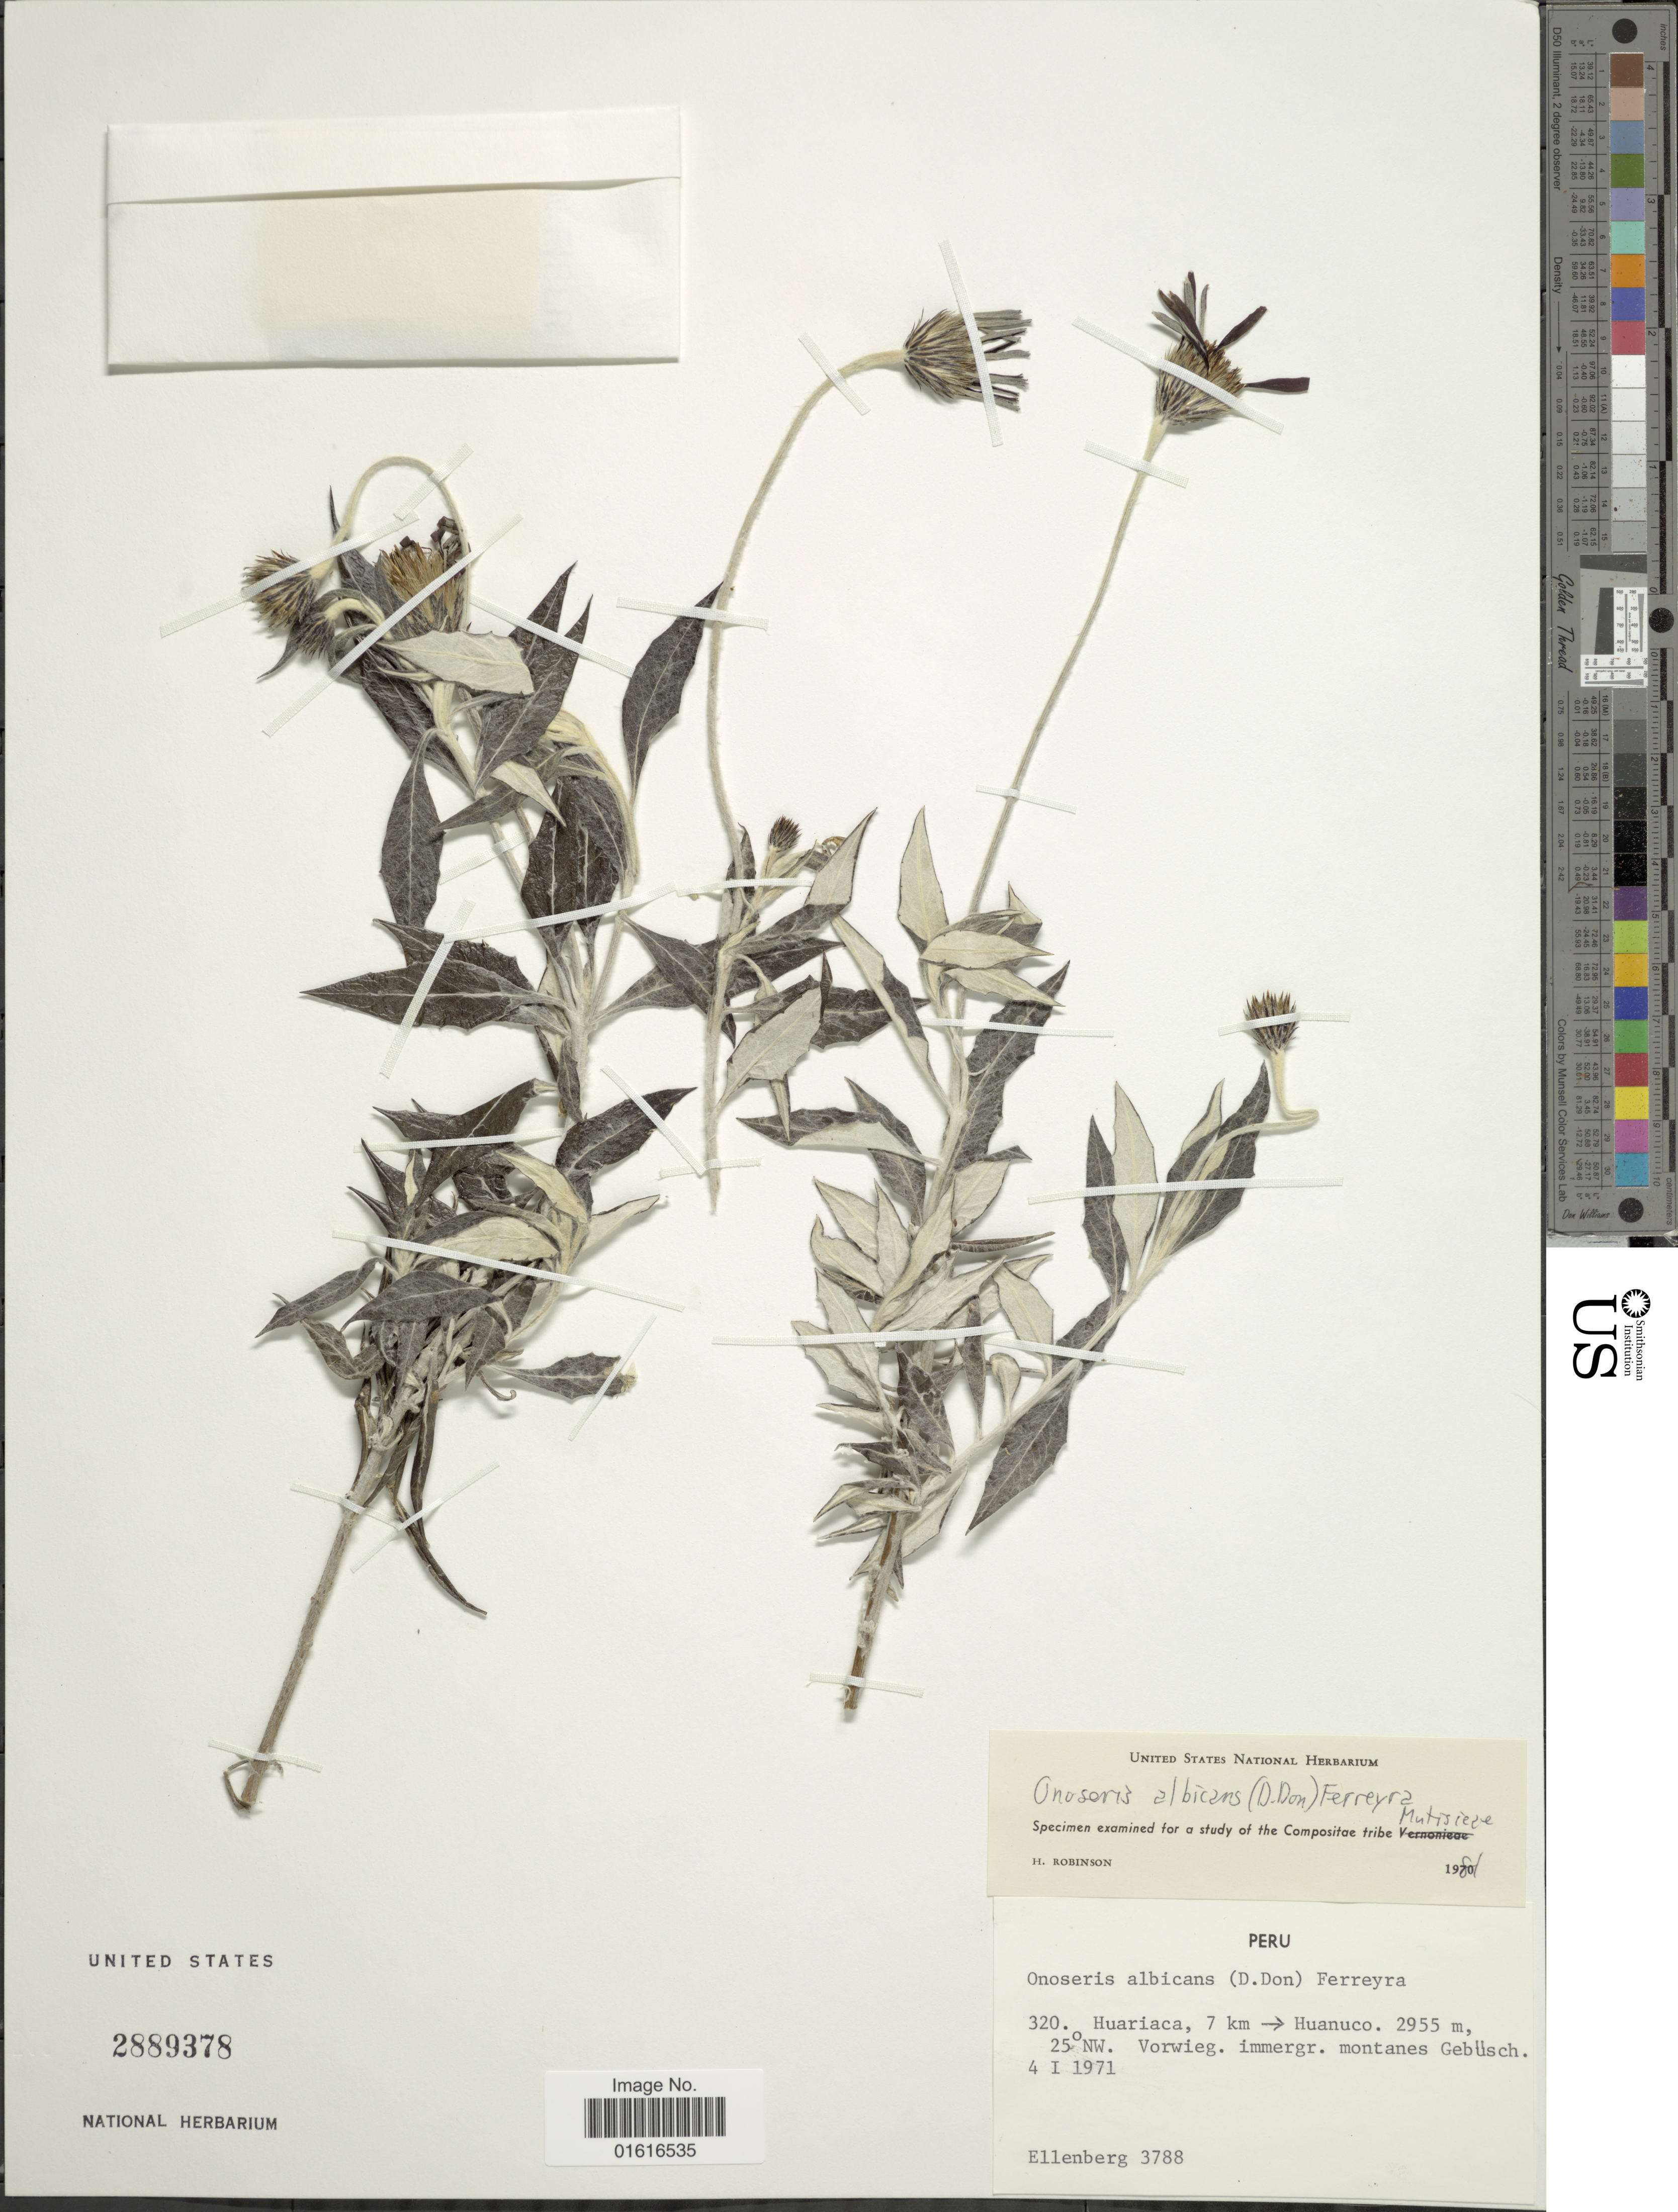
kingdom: Plantae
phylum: Tracheophyta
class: Magnoliopsida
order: Asterales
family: Asteraceae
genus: Onoseris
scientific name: Onoseris albicans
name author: (D. Don) Ferreyra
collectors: H. Ellenberg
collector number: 3788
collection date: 1971-01-04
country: Peru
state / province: Huánuco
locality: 320. Huariaca, 7 km - Huanuco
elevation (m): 2955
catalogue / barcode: US 2889378